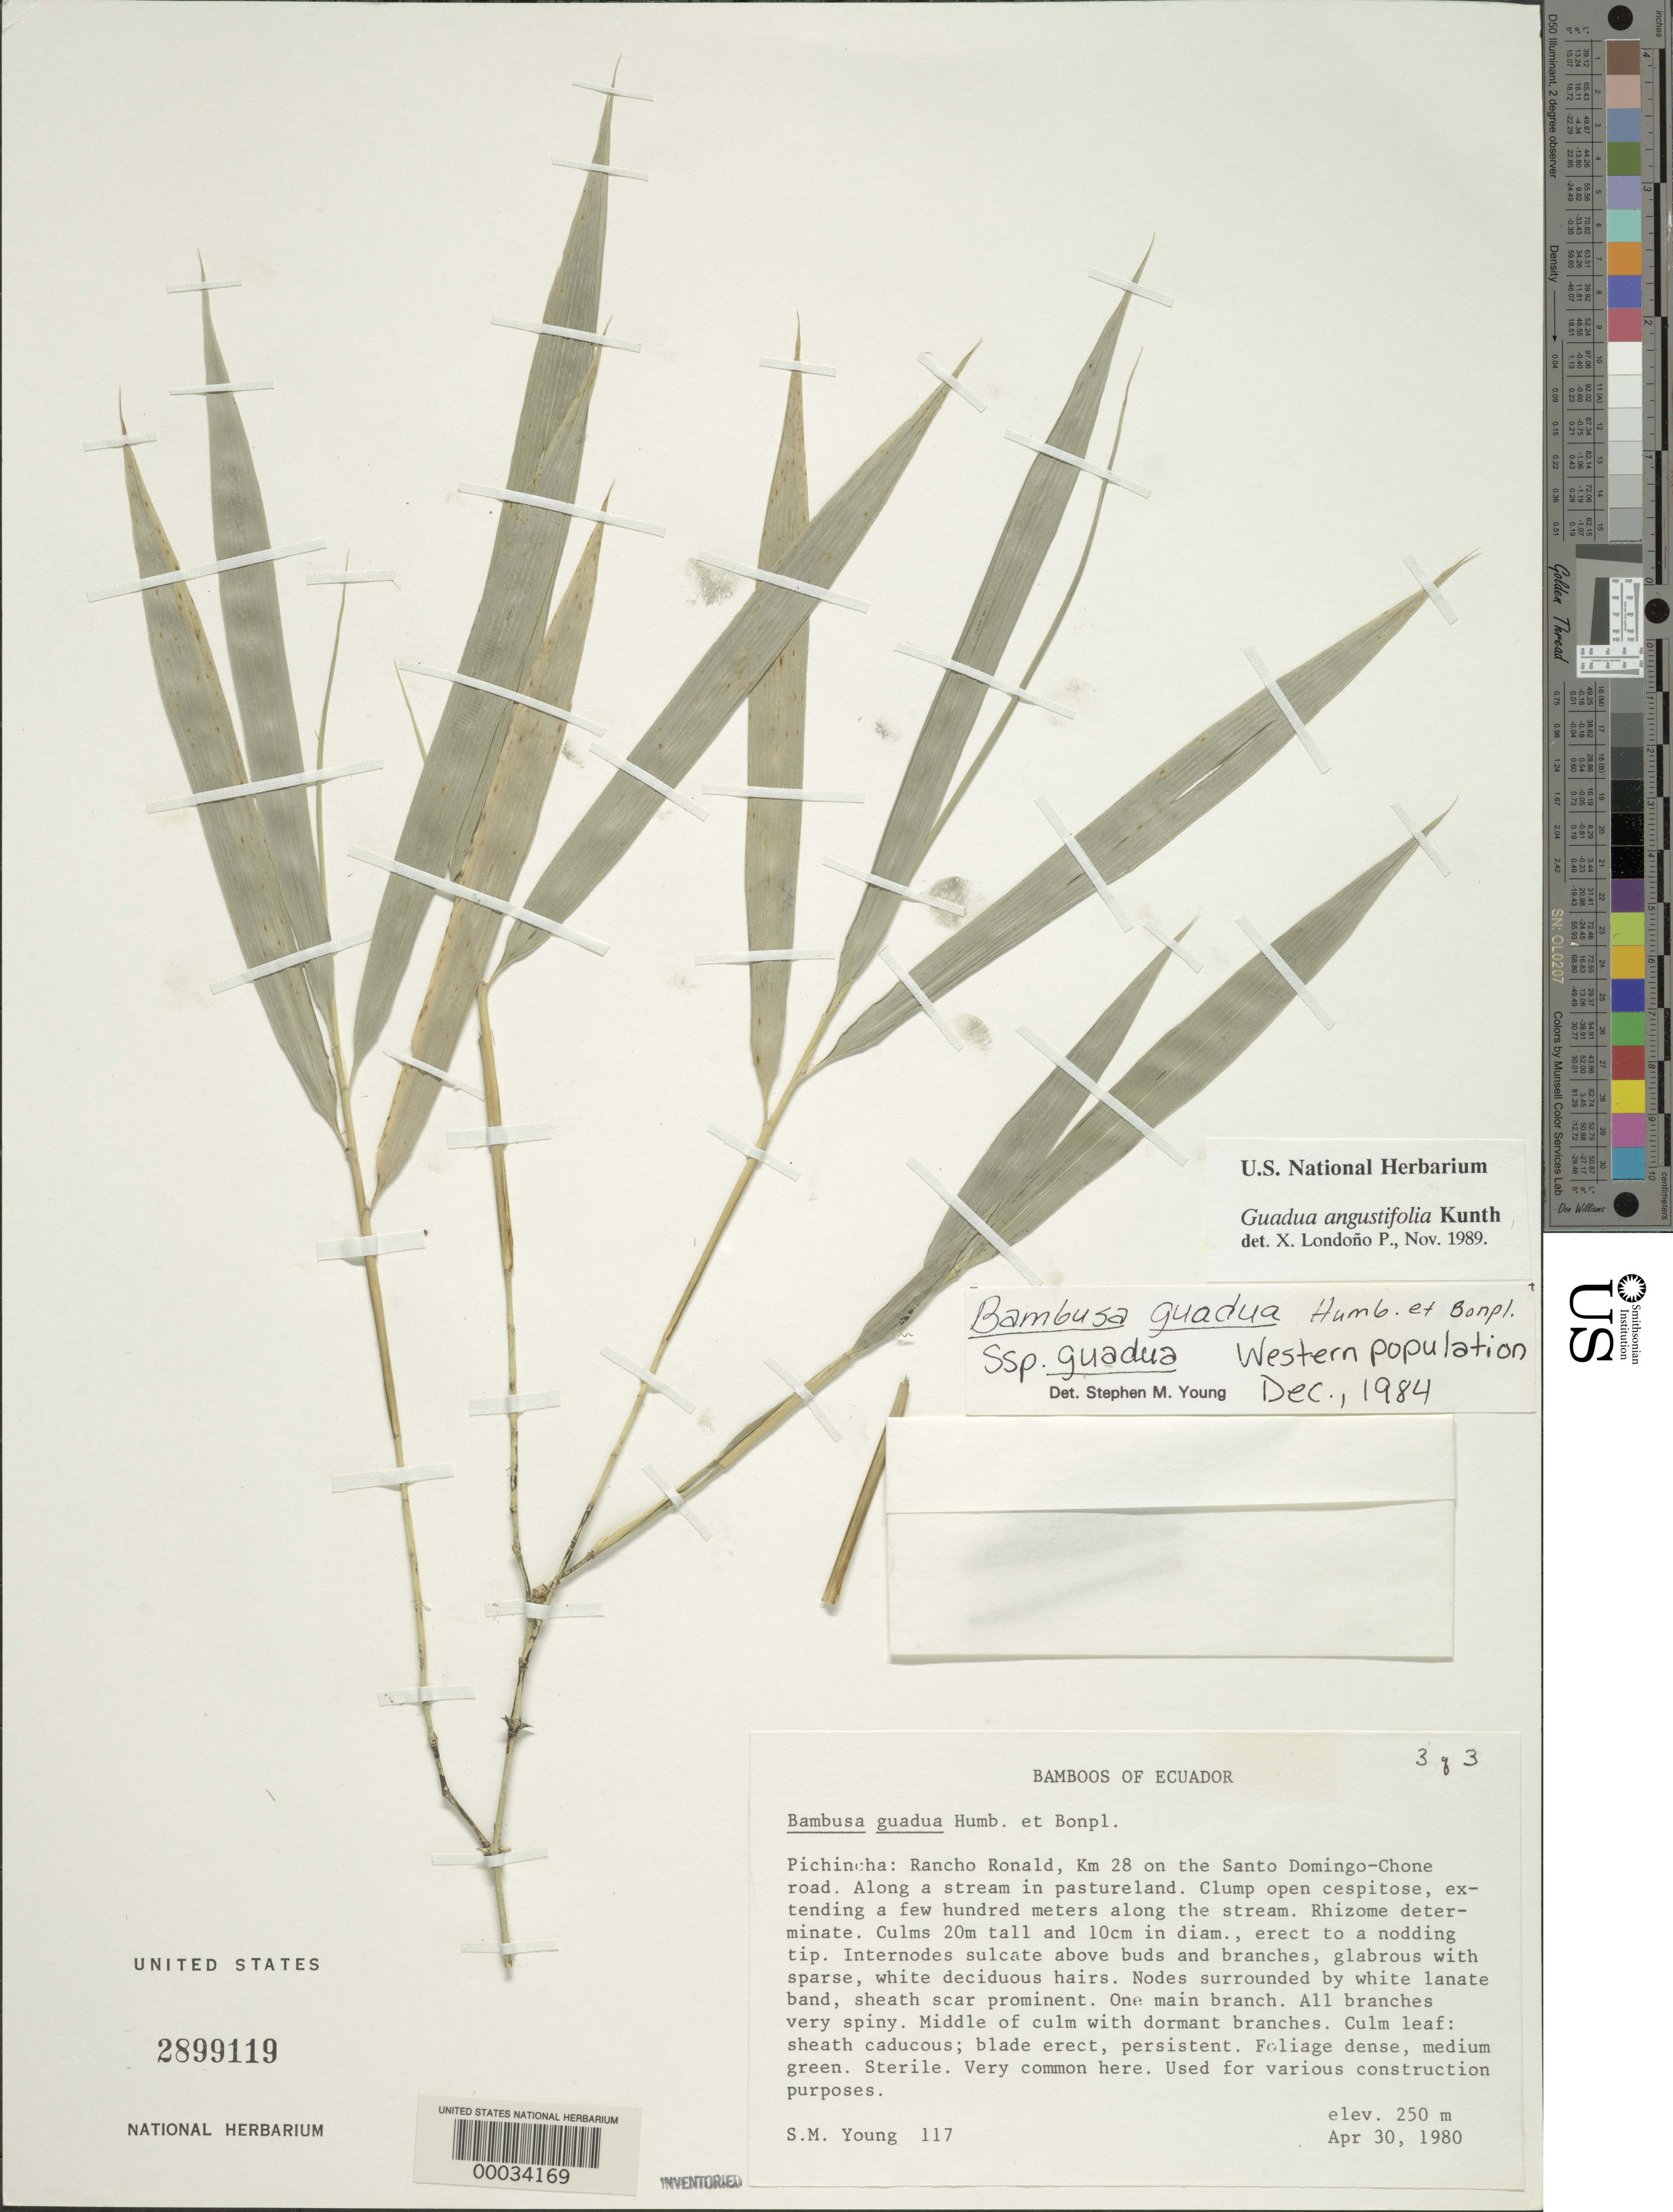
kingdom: Plantae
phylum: Tracheophyta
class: Liliopsida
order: Poales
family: Poaceae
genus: Guadua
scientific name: Guadua angustifolia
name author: Kunth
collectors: S. Young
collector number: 117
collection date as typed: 30 Apr 1980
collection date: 1980-04-30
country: Ecuador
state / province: Pichincha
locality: Rancho ronald, km 28, Santo Domingo-chOneroad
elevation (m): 250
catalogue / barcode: US 2899119